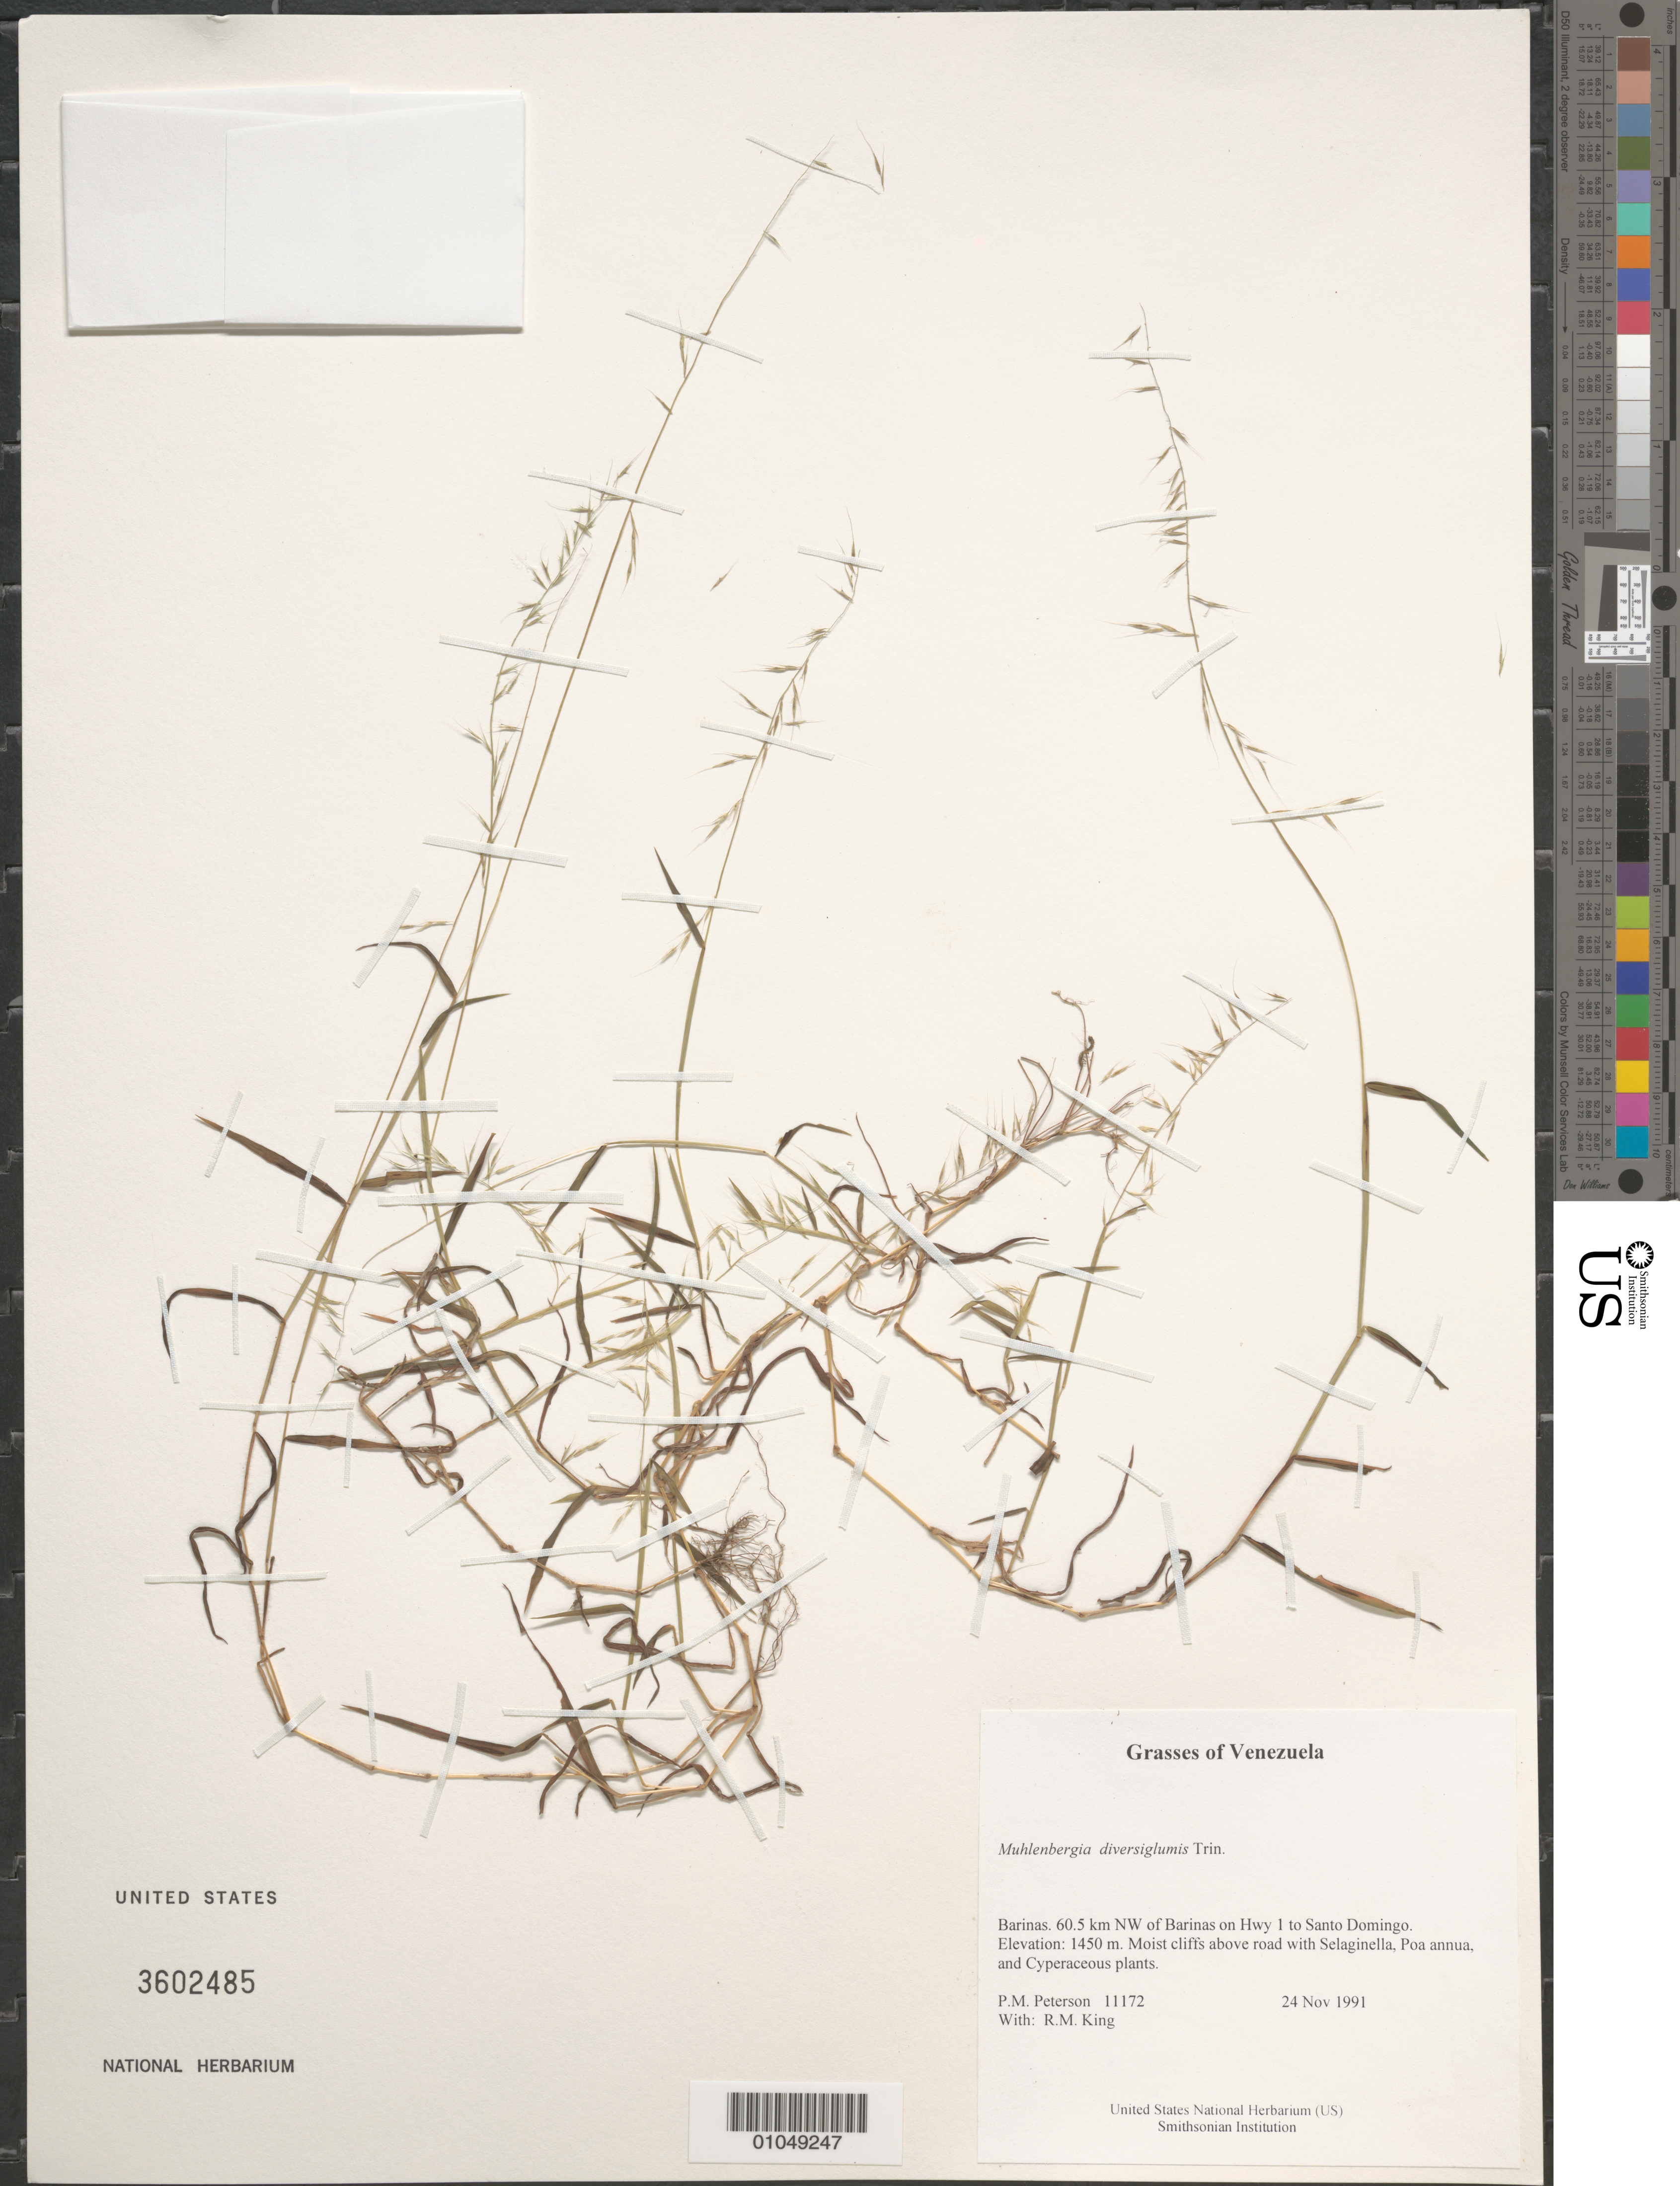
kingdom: Plantae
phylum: Tracheophyta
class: Liliopsida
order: Poales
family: Poaceae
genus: Muhlenbergia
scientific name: Muhlenbergia diversiglumis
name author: Trin.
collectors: P. M. Peterson & R. M. King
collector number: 11172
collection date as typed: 24 Nov 1991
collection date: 1991-11-24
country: Venezuela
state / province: Barinas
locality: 60.5 km NW of Barinas on Hwy 1 to Santo Domingo.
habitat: Moist cliffs above road with Selaginella, Poa annua, and Cyperaceous plants.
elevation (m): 1450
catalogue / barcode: US 3602485